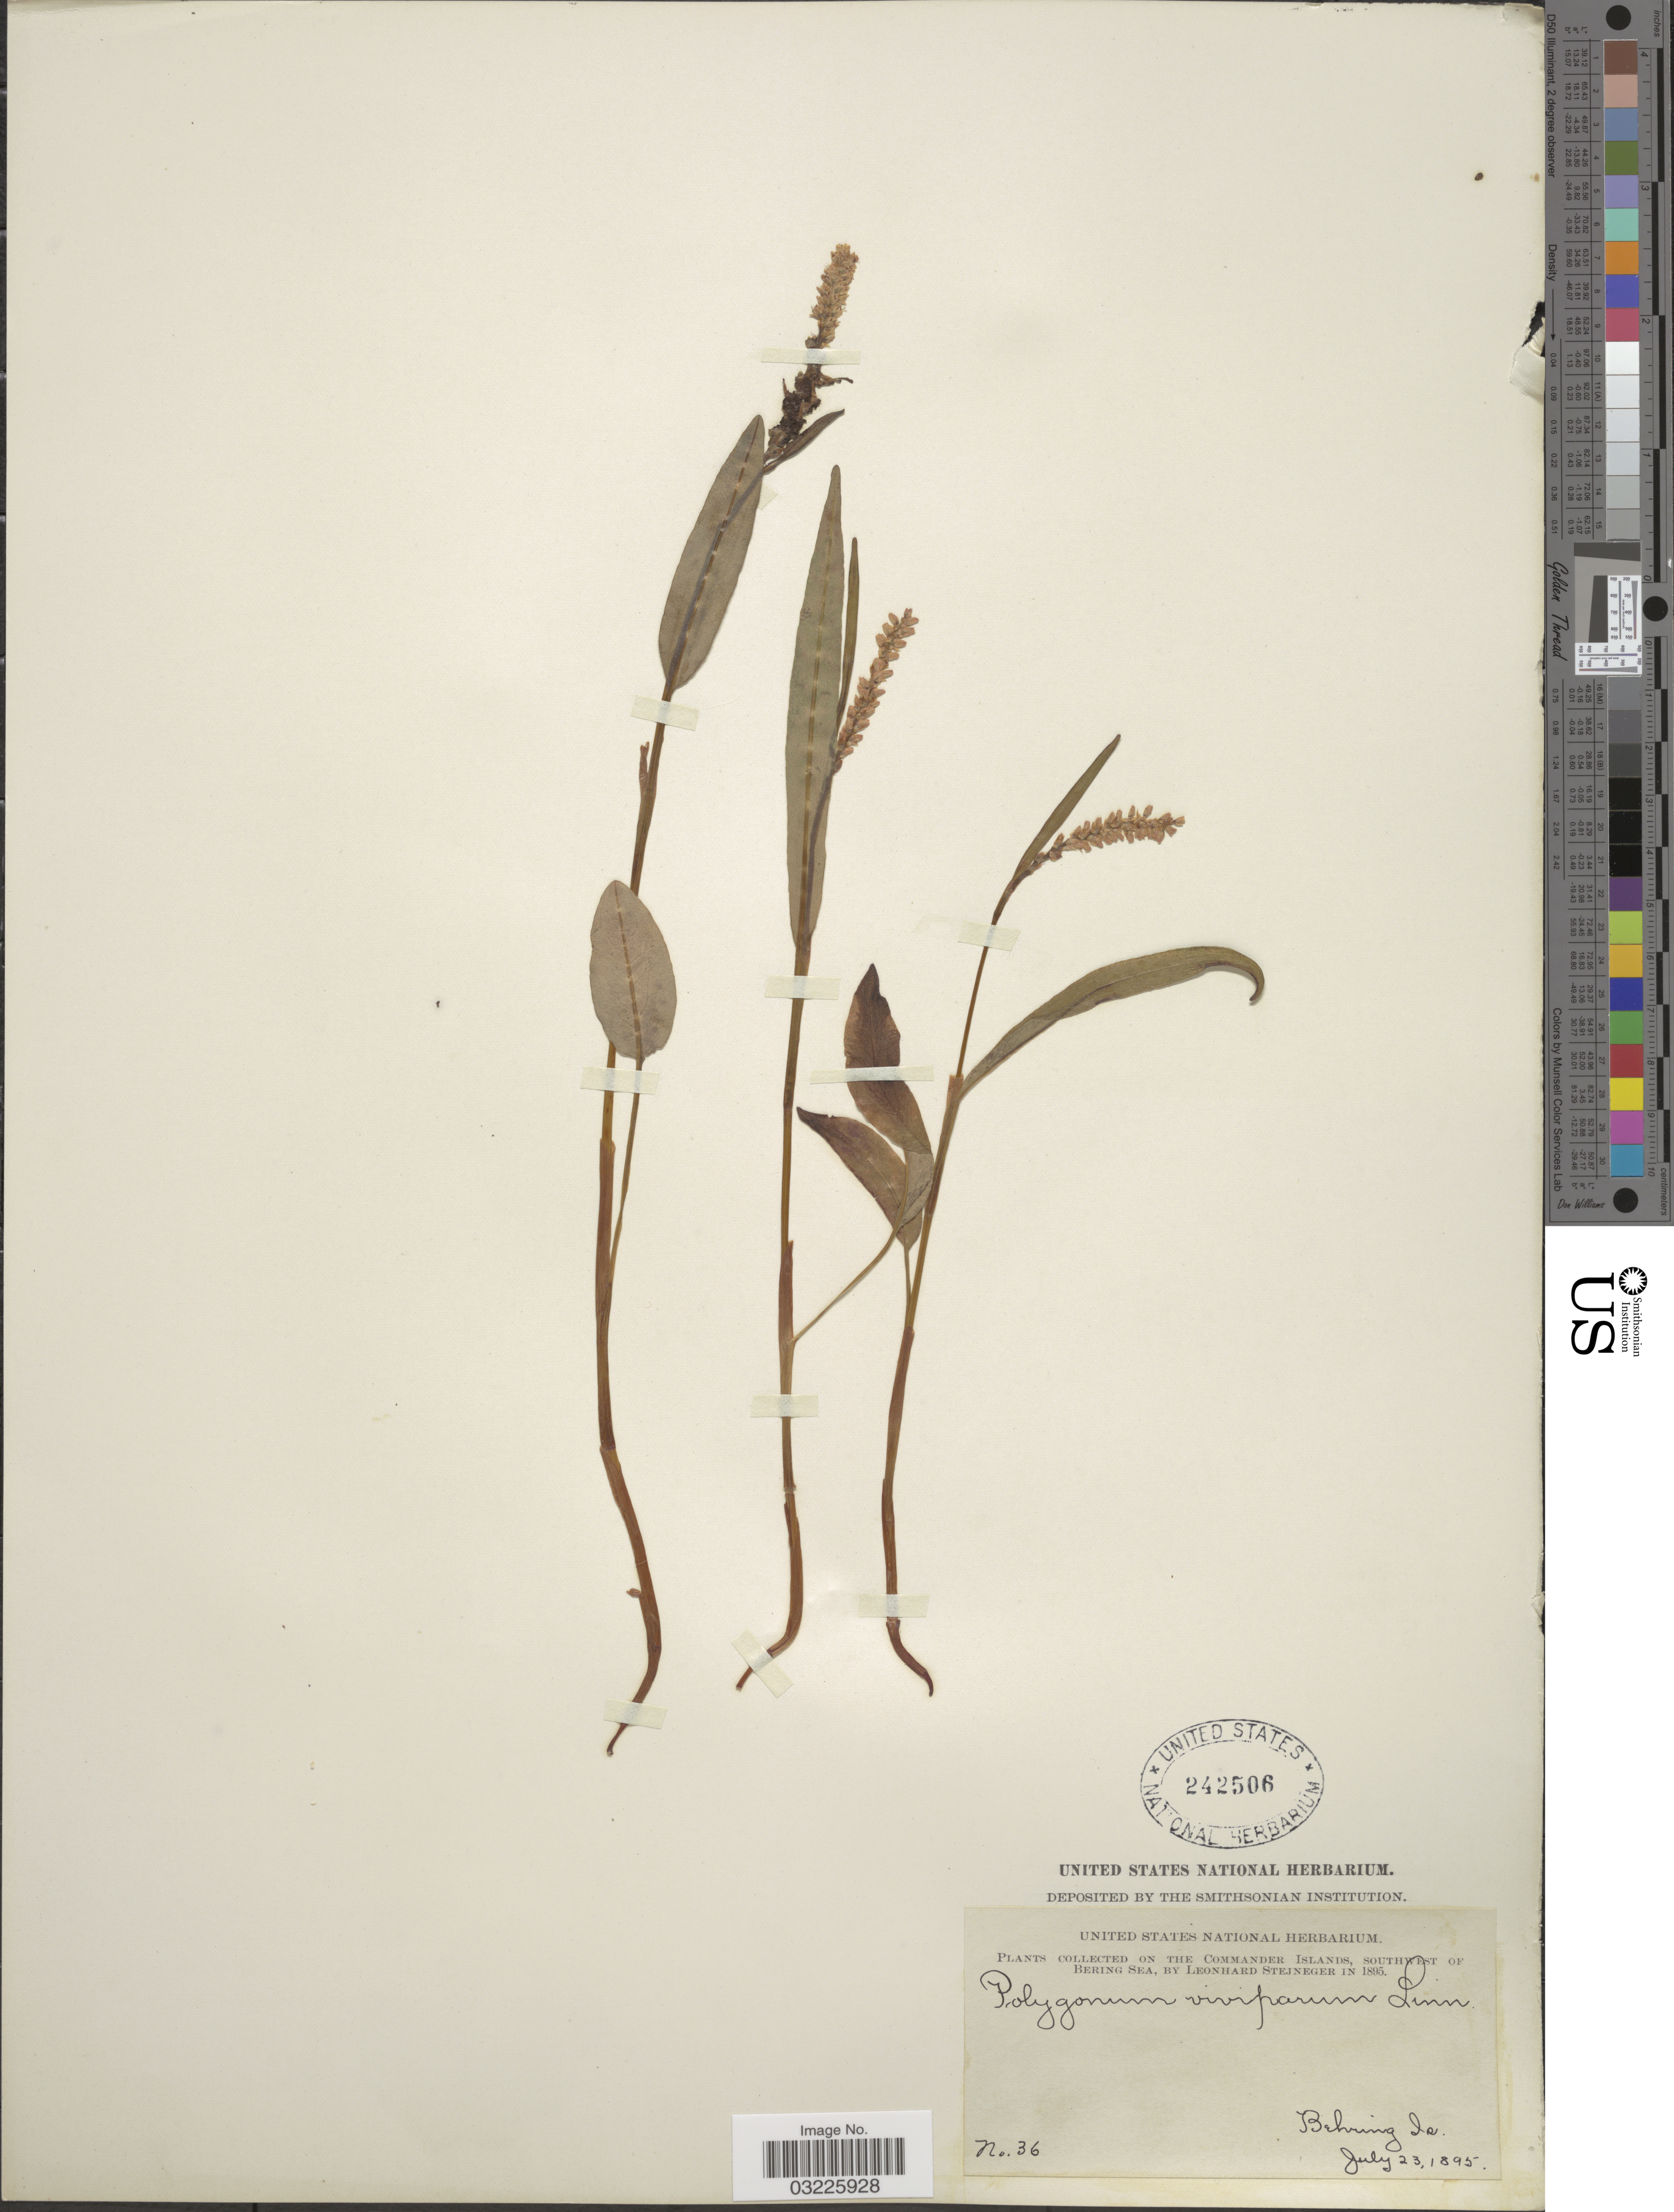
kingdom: Plantae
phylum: Tracheophyta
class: Magnoliopsida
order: Caryophyllales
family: Polygonaceae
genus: Bistorta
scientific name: Bistorta vivipara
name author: (L.) Delarbre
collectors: L. Stejneger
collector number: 36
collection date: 1895-07-23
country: Russian Federation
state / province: Kamchatka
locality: Southwest of Bering Sea. Behring Is.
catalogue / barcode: US 242506